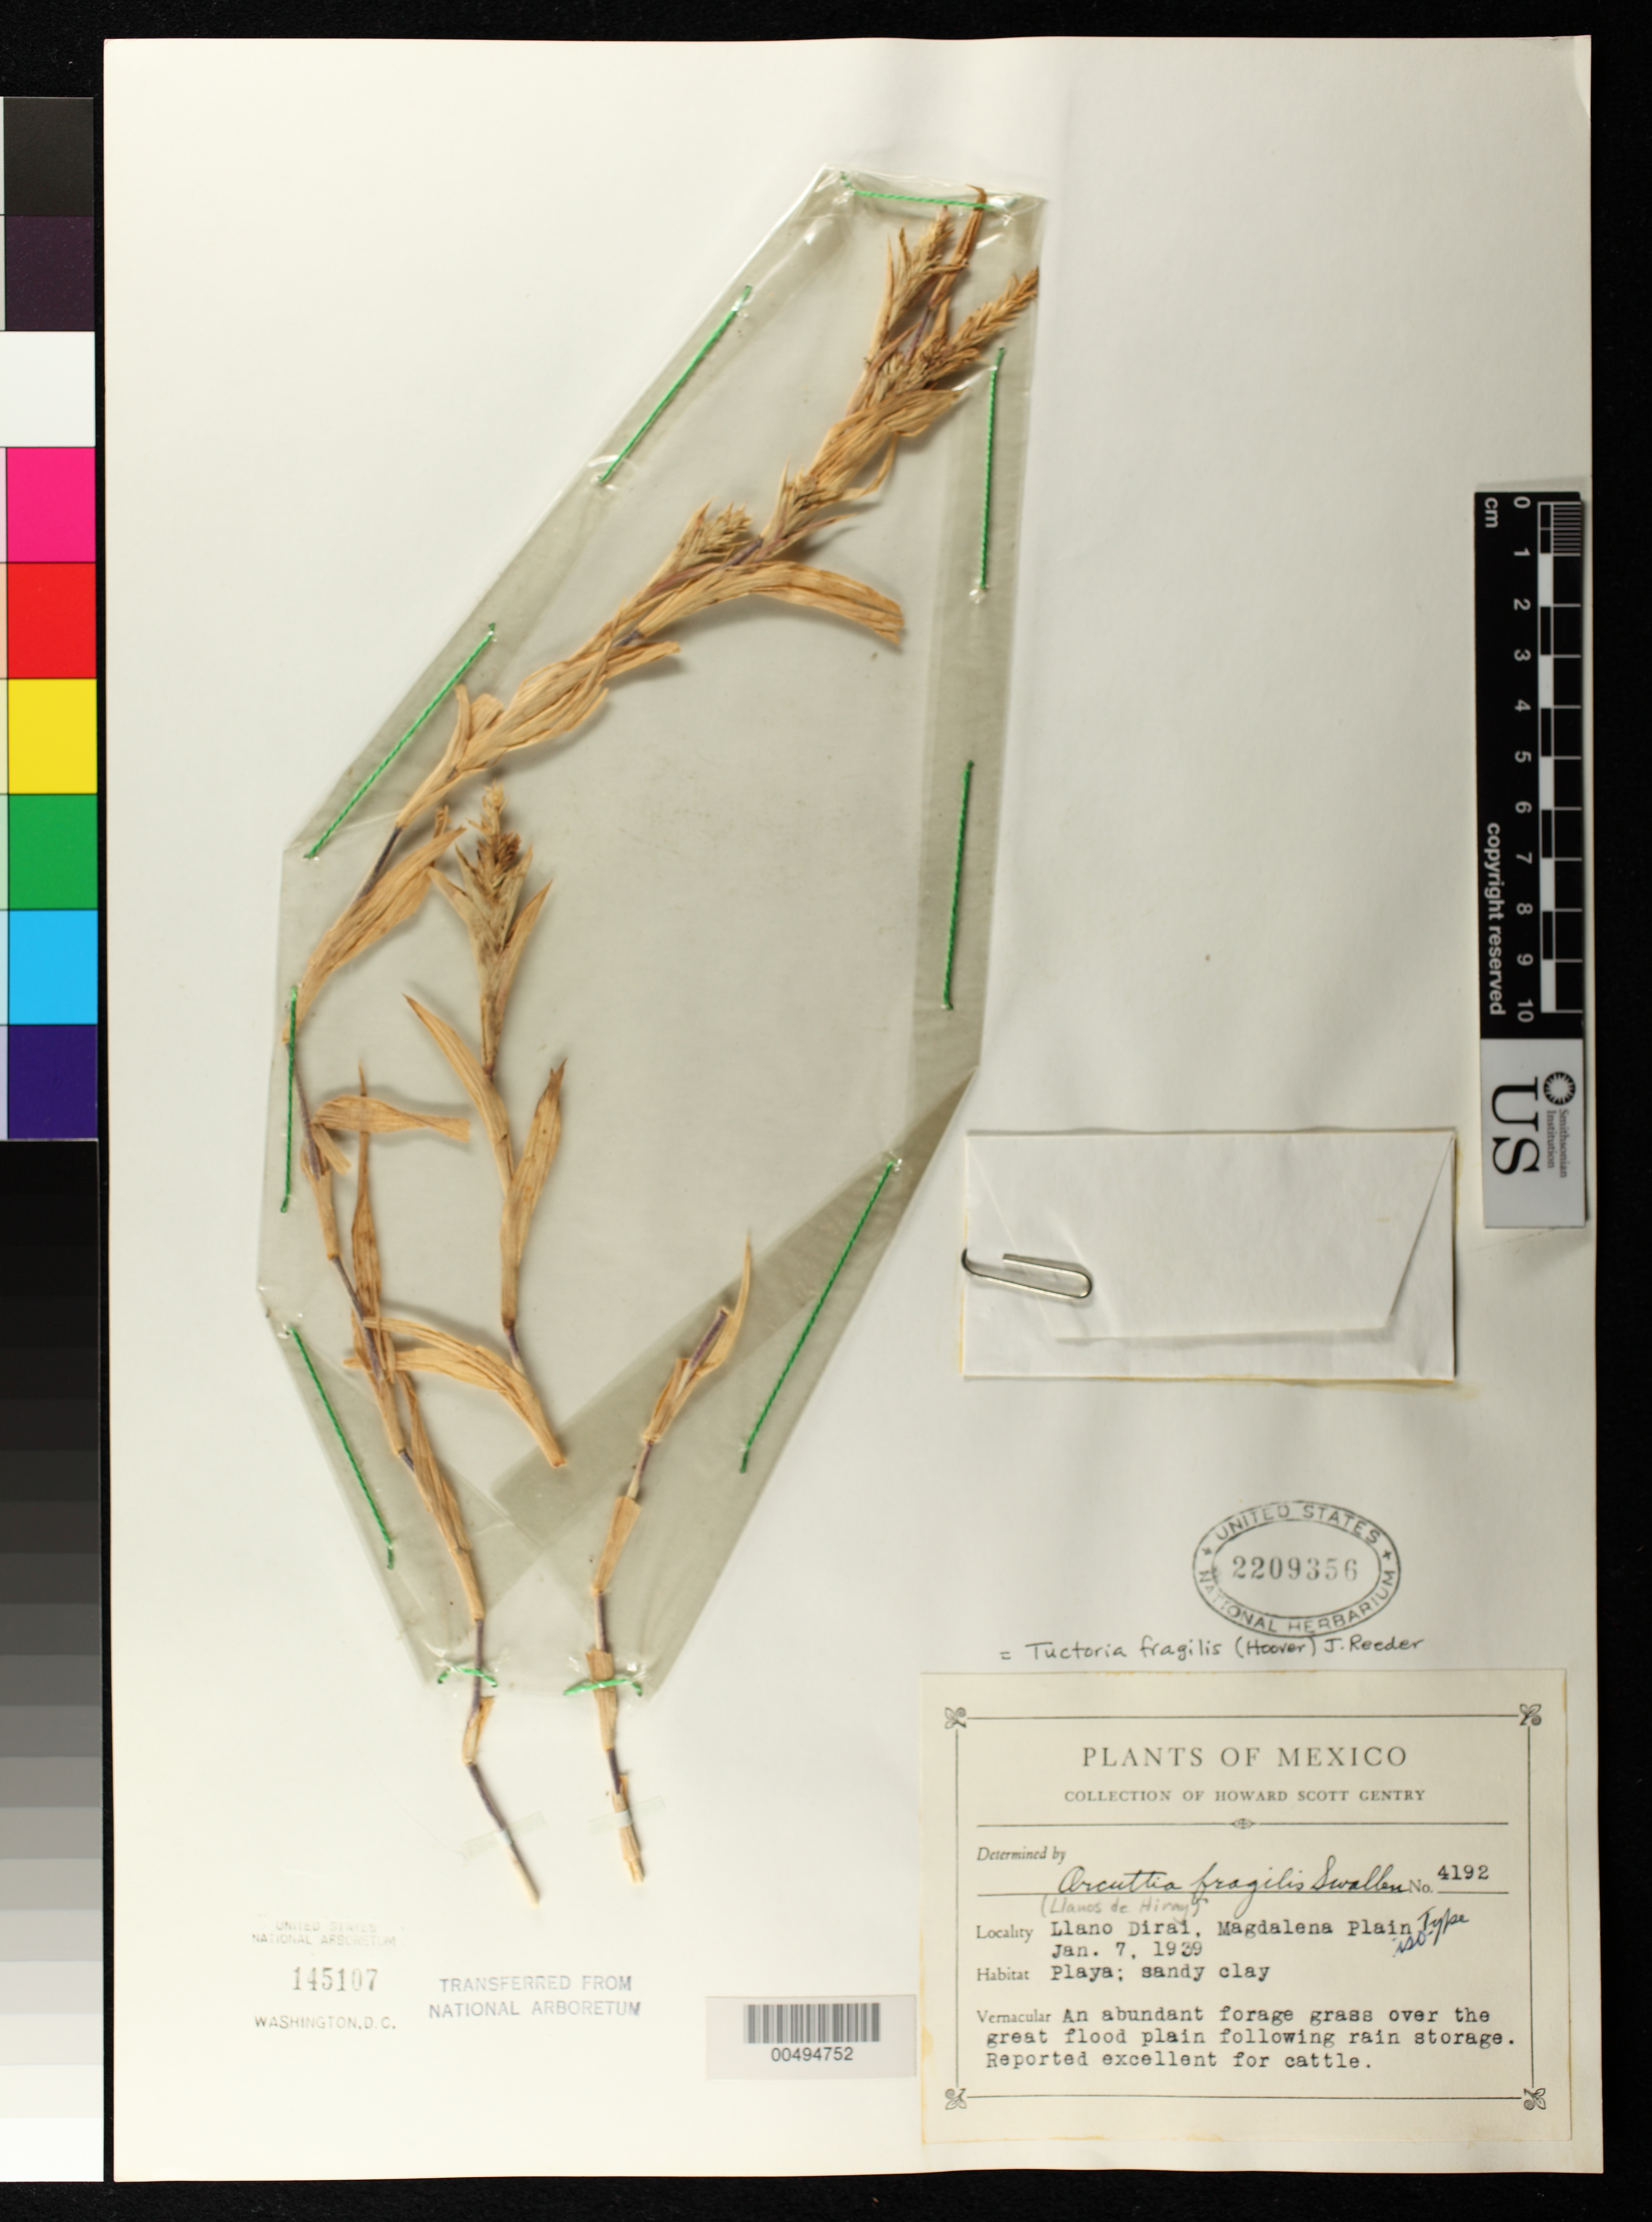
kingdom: Plantae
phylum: Tracheophyta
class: Liliopsida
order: Poales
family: Poaceae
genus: Orcuttia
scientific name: Orcuttia fragilis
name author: Swallen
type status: Isotype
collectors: H. S. Gentry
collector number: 4192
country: Mexico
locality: Llano Dirai, Magdalena Plain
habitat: Playa, sandy clay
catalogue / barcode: US 2209356